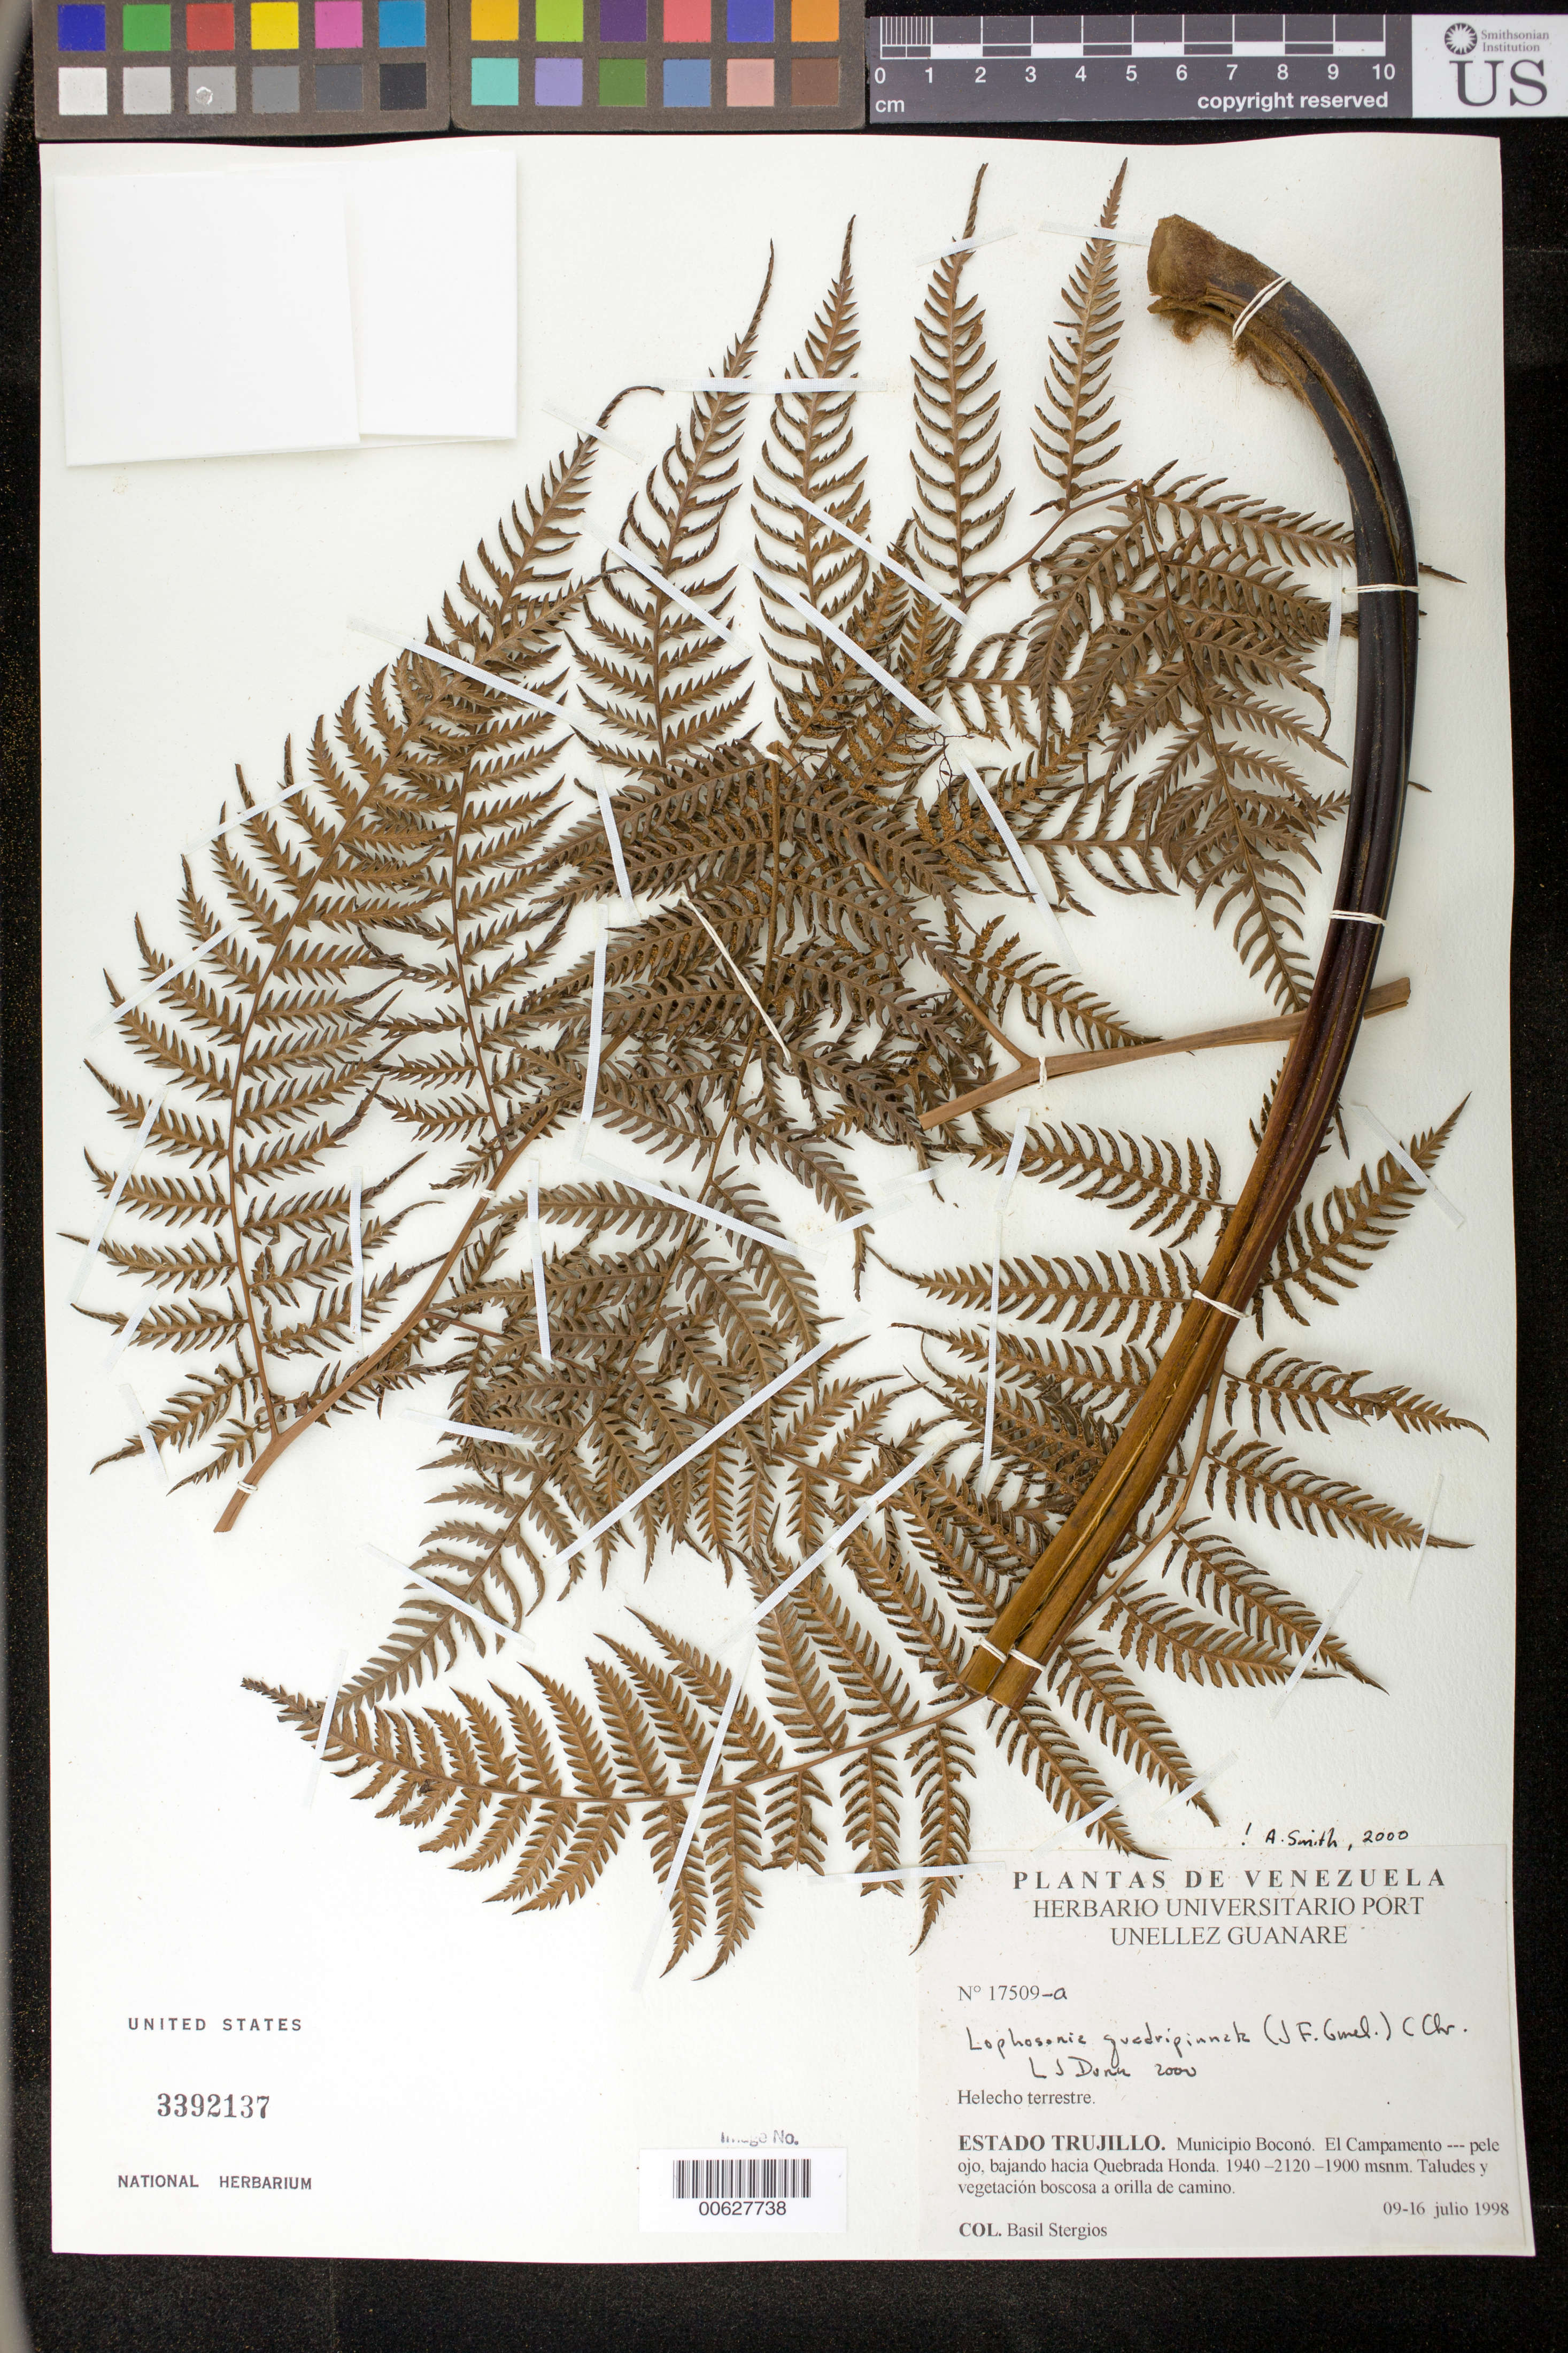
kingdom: Plantae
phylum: Tracheophyta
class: Polypodiopsida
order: Cyatheales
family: Dicksoniaceae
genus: Lophosoria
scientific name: Lophosoria quadripinnata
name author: (J.F. Gmel.) C. Chr.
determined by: Dorr, L. J., (BOT), Smithsonian Institution - National Museum of Natural History (UNITED STATES)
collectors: B. G. Stergios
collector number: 17509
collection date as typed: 09 Jul 1998 to 16 Jul 1998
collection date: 1998-07-09/1998-07-16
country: Venezuela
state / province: Trujillo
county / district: Boconó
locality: Parque Nacional Guaramacal, El campamento-pele ojo, bajando hacia Quebrada Honda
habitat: Taludes y vegetación boscosa a orilla de camino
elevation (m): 1900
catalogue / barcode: US 3392137